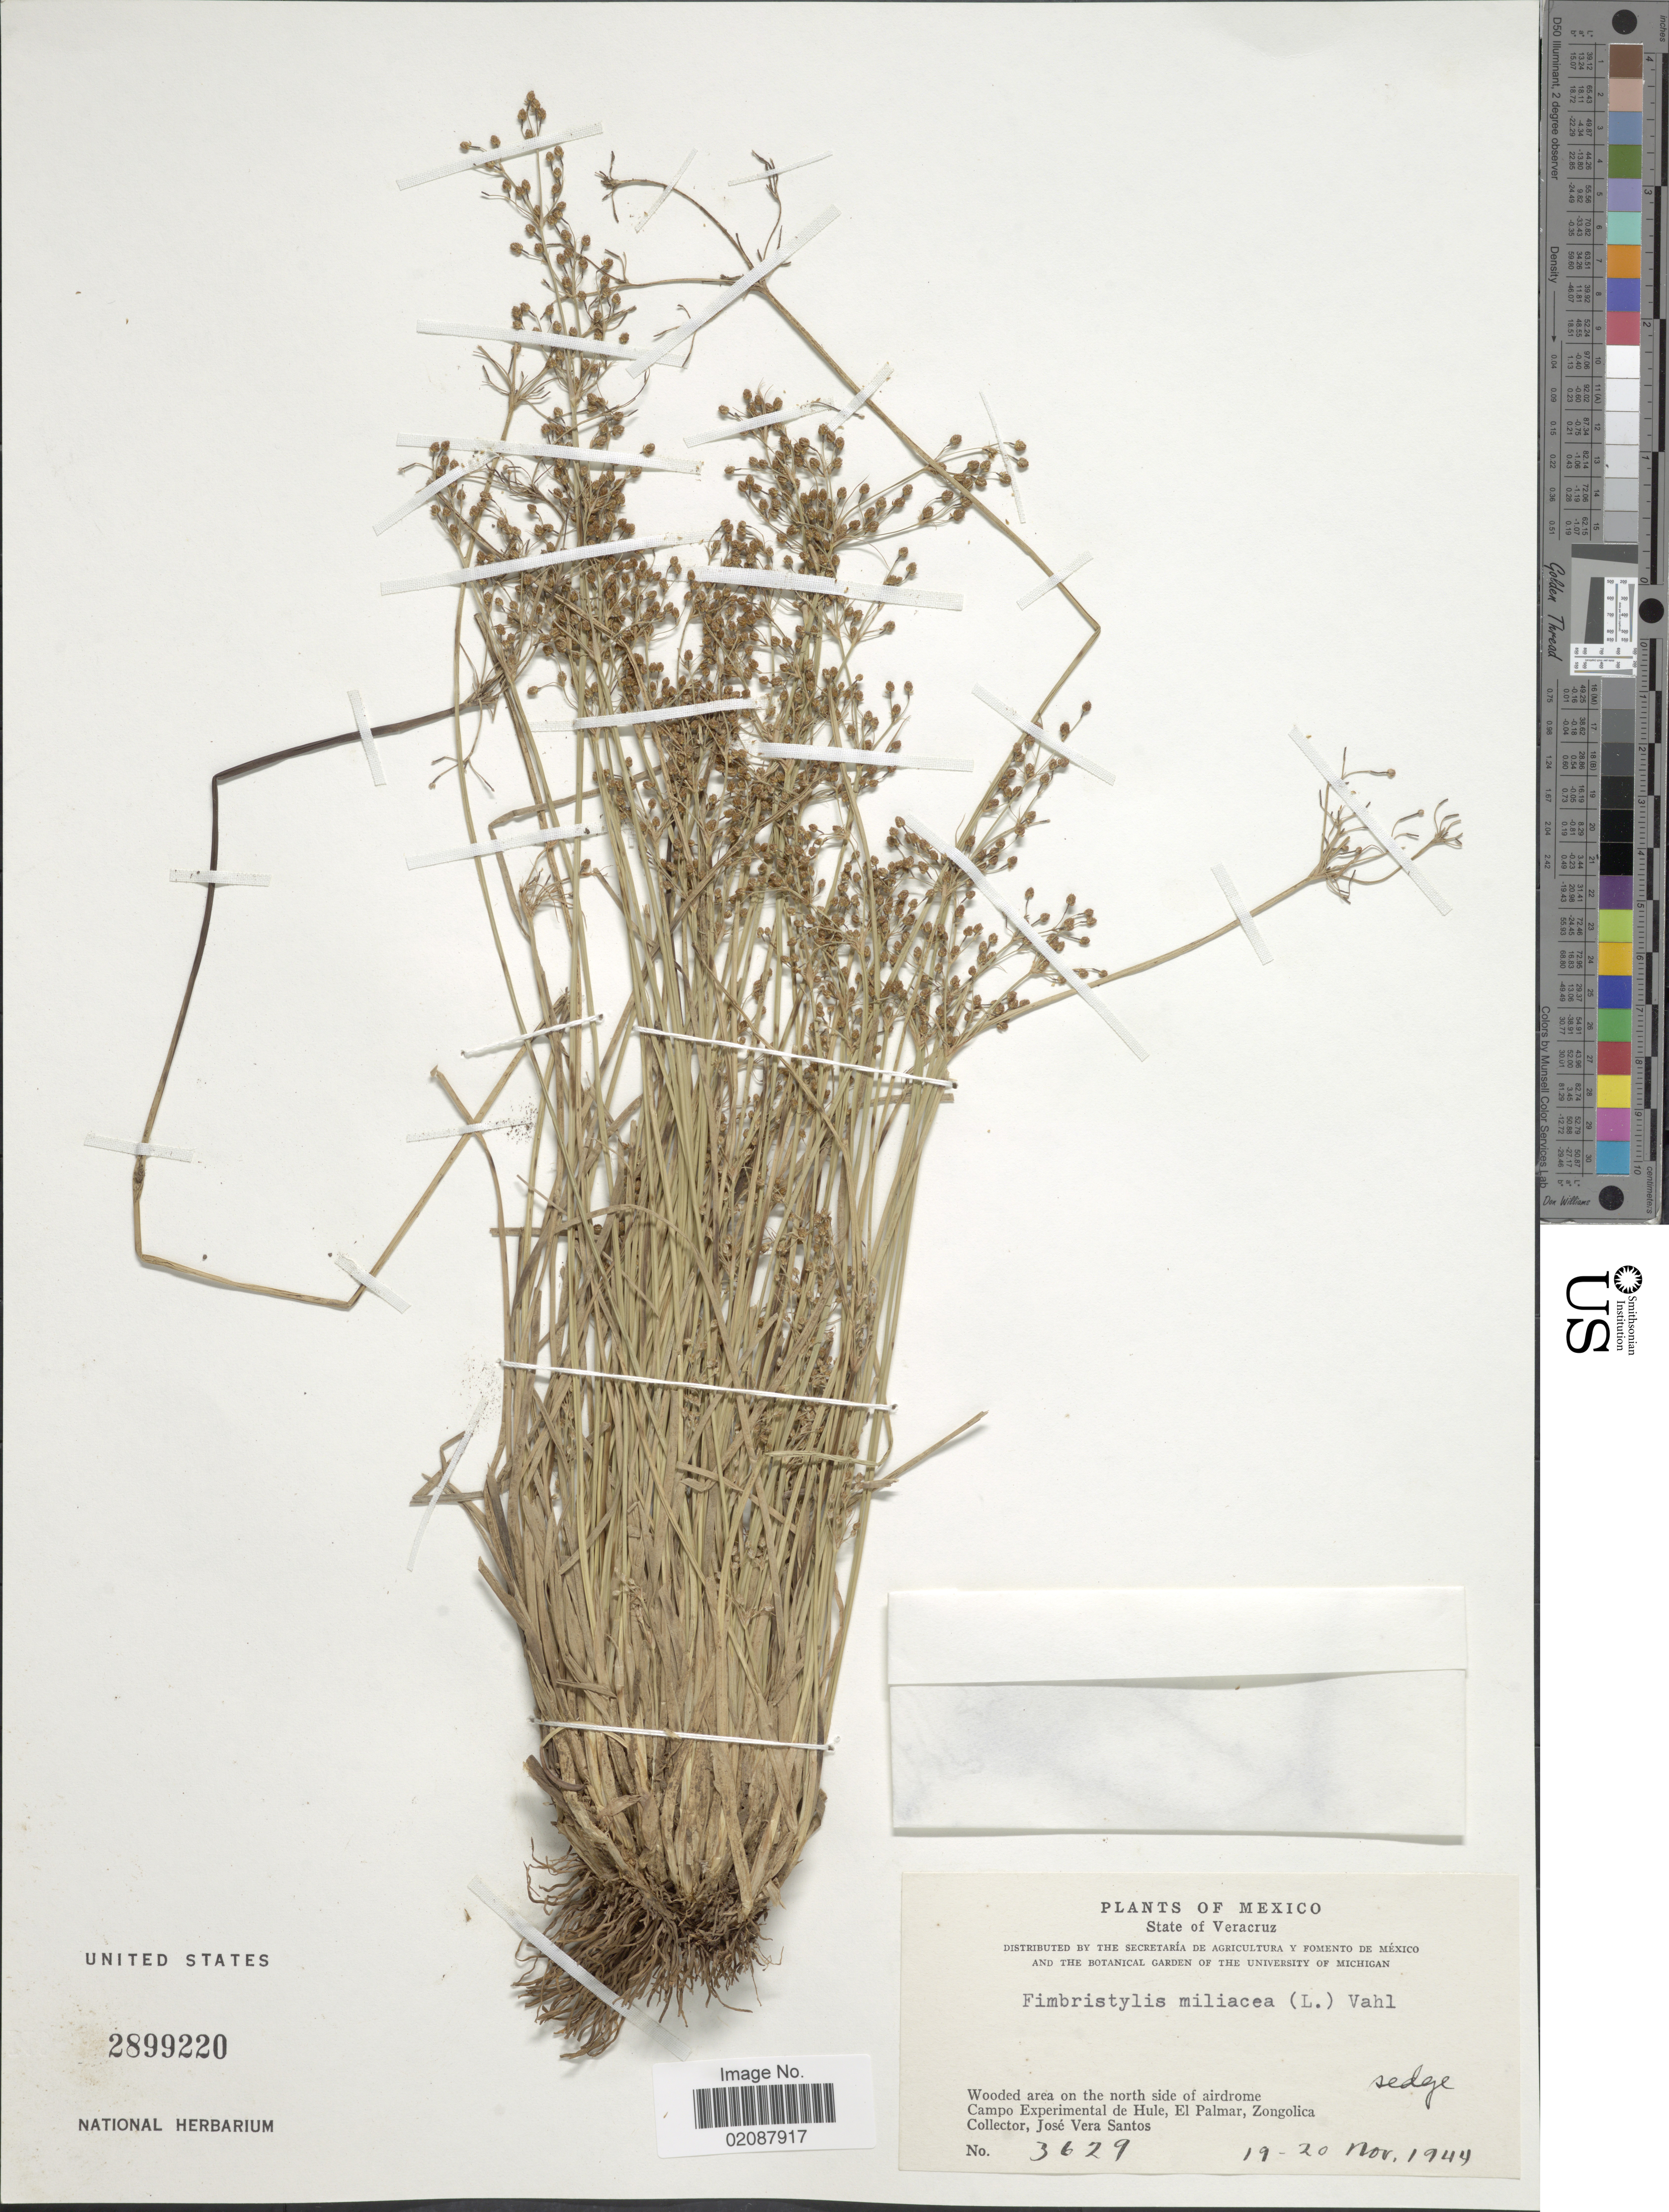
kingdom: Plantae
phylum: Tracheophyta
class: Liliopsida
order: Poales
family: Cyperaceae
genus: Fimbristylis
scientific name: Fimbristylis littoralis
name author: Gaudich.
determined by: Strong, M. T., (US), Smithsonian Institution - National Museum of Natural History (UNITED STATES)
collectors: J. V. Santos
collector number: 3629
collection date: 1949-11-19/1949-11-20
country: Mexico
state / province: Veracruz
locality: State of Veracruz. Wooded area on the north side of airdrome. Campo Experimental de Hule, El Palmar, Zongolica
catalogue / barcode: US 2899220